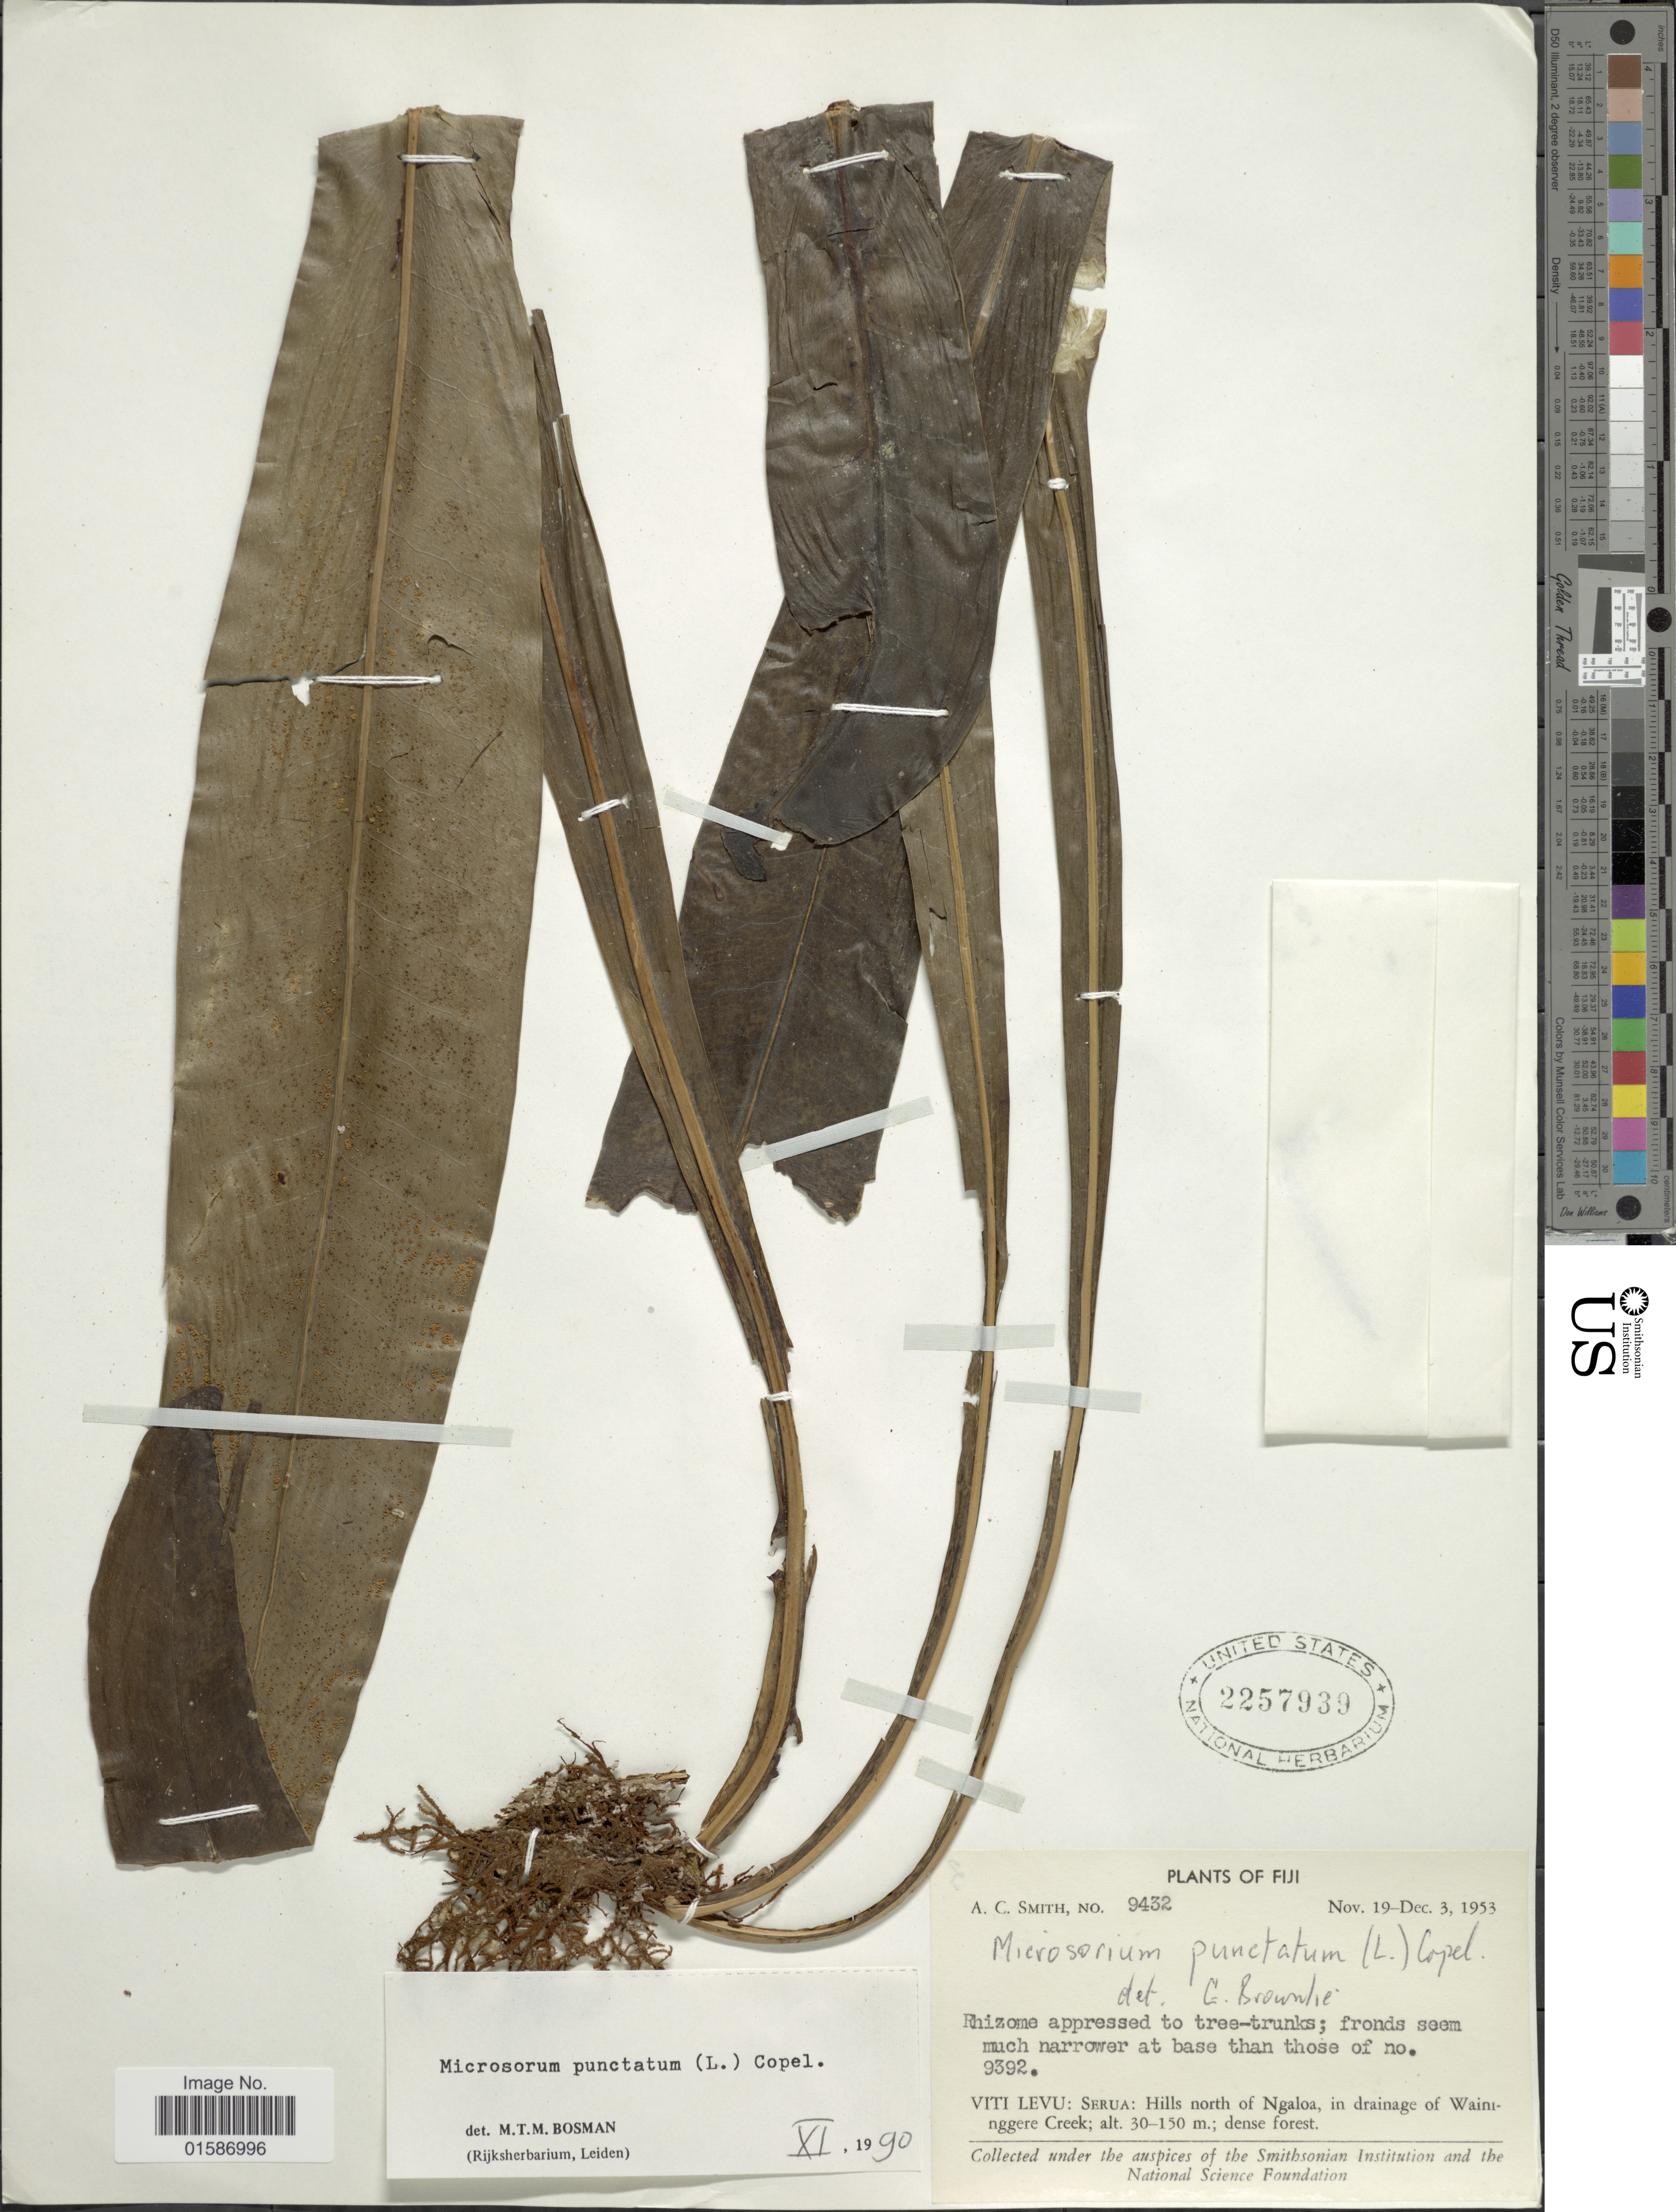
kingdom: Plantae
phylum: Tracheophyta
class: Polypodiopsida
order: Polypodiales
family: Polypodiaceae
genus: Microsorum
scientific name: Microsorum punctatum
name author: (L.) Copel.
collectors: A. C. Smith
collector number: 9432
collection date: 1953-11-19/1953-12-03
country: Fiji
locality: Viti Levu: Serua: Hills north of Nagloa, in drainage of Waininggere Creek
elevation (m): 30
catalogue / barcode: US 2257939